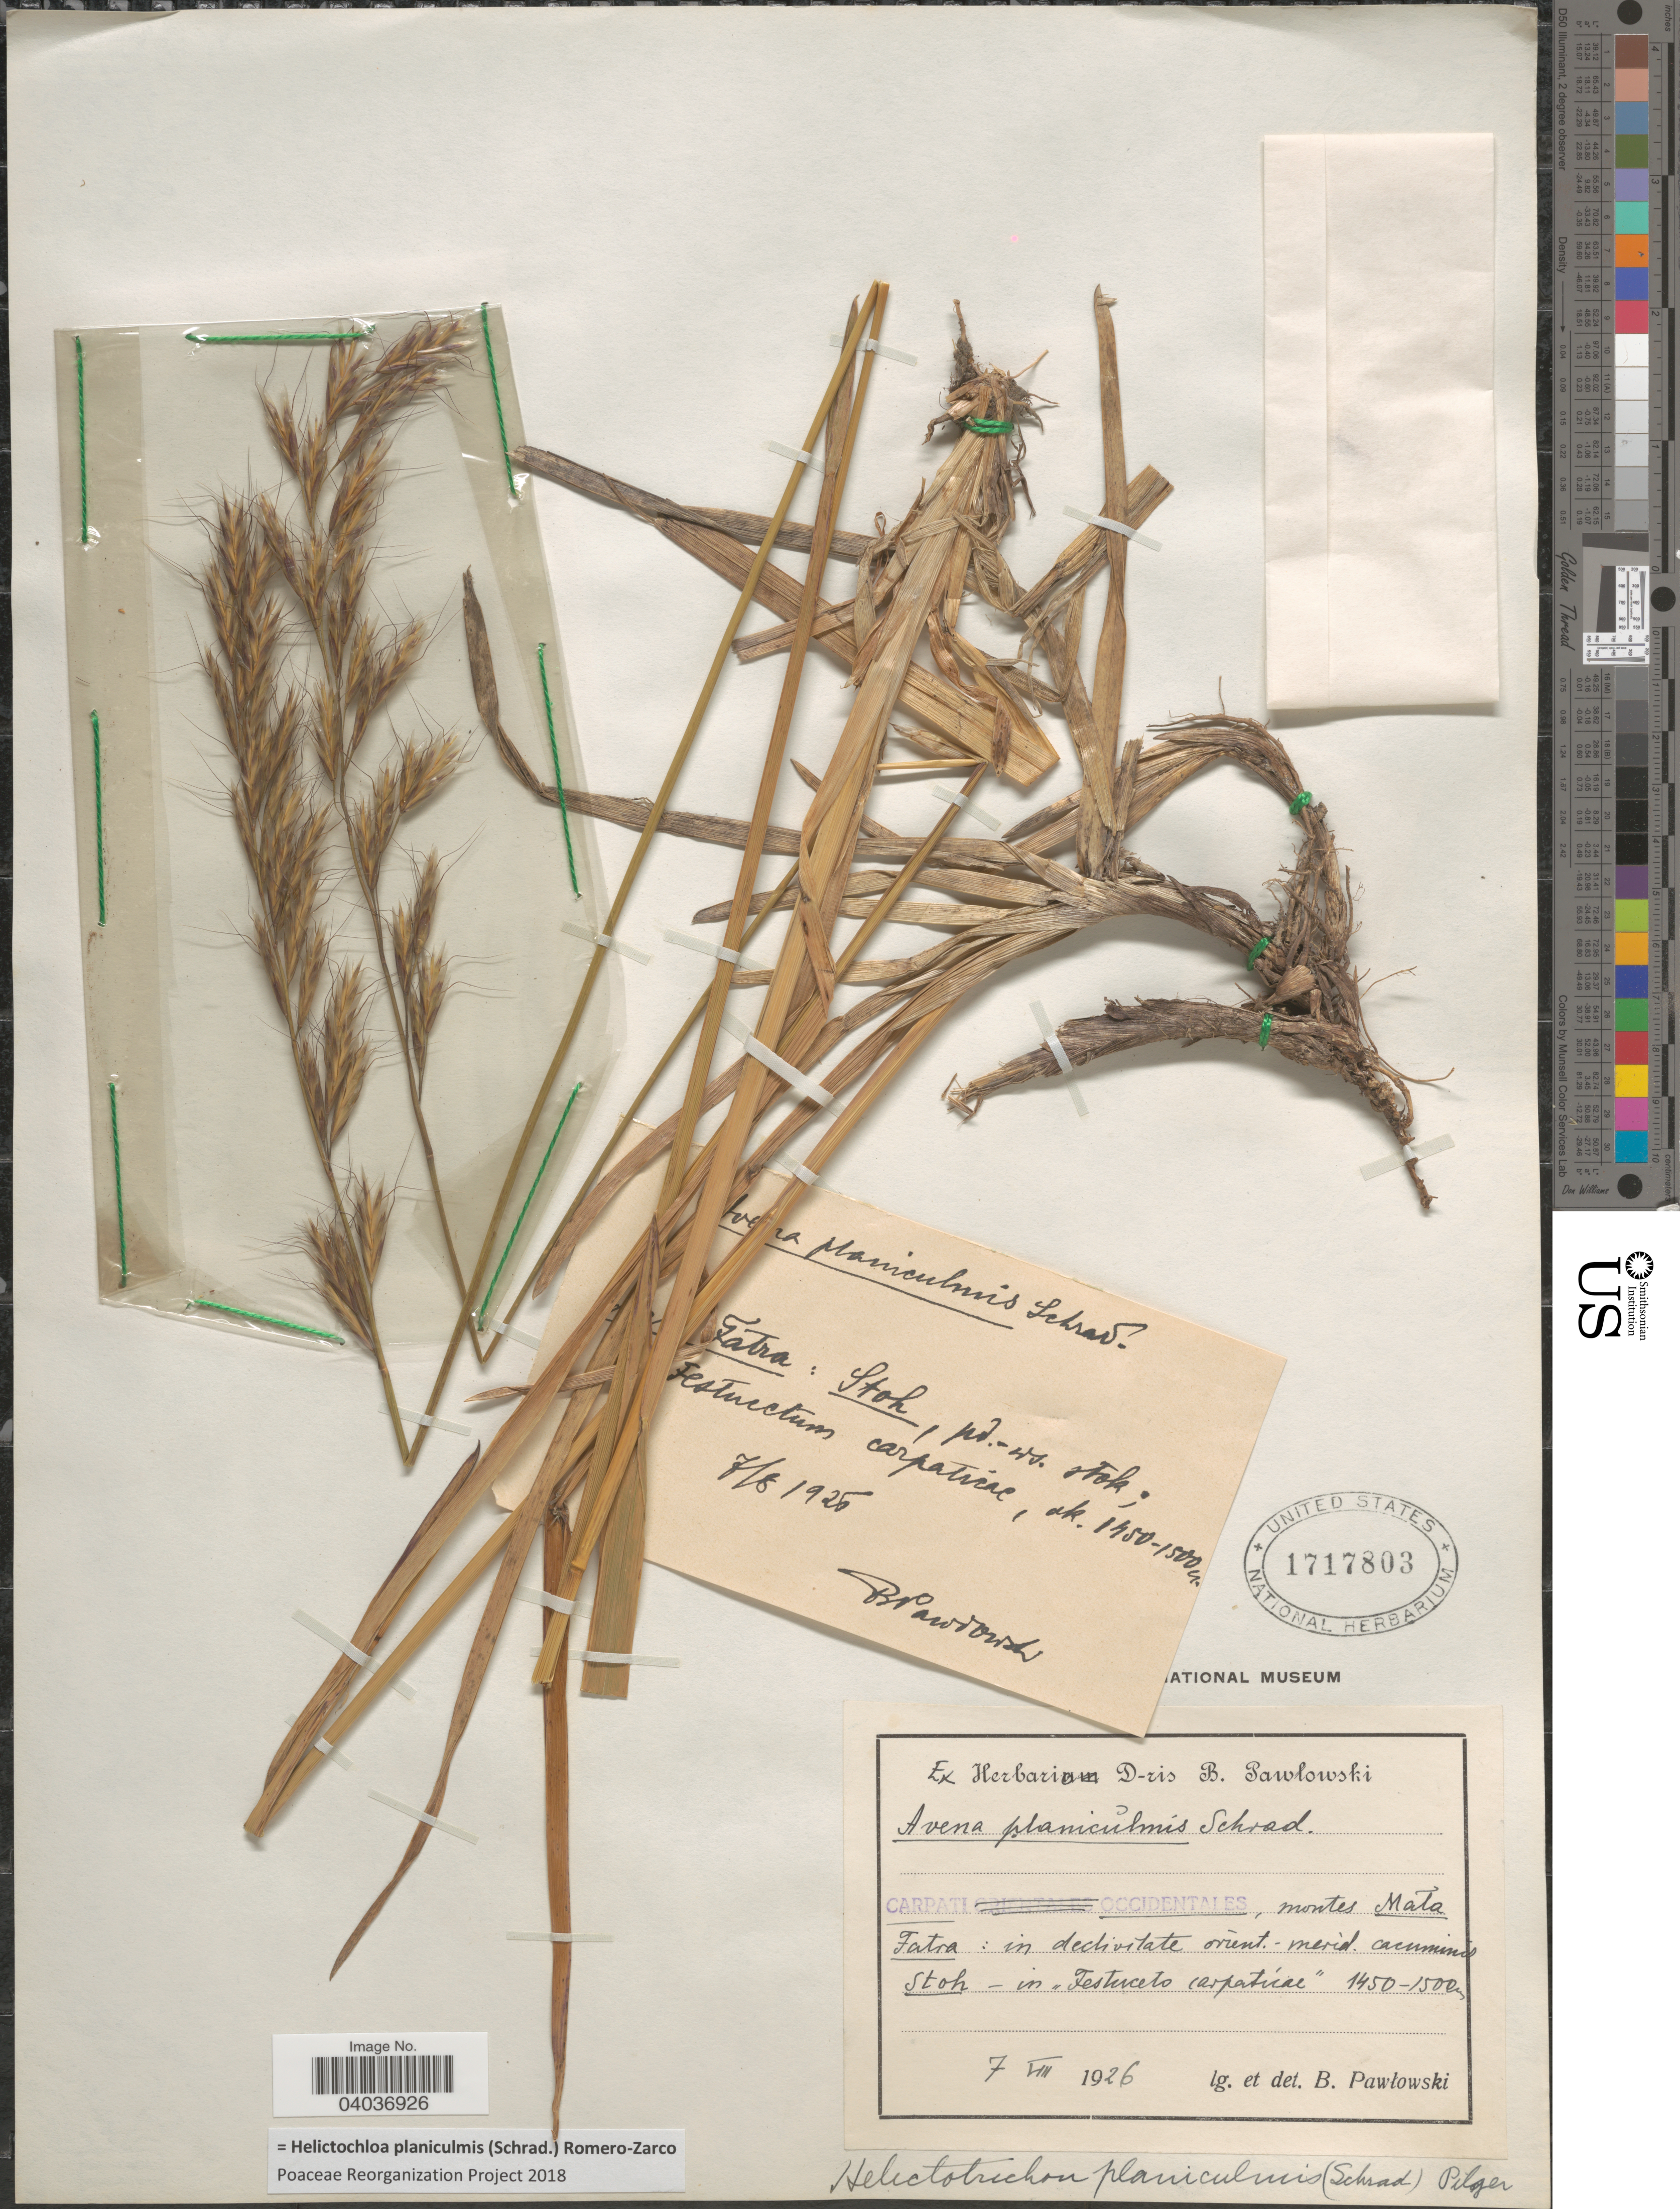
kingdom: Plantae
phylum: Tracheophyta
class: Liliopsida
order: Poales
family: Poaceae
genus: Helictochloa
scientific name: Helictochloa planiculmis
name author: (Schrad.) Romero Zarco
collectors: B. Pawlowski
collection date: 1926-08-07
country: Slovakia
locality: Carpati Occidentalis, montes Mata Fatra: in declivitate orient.-meird. cacuminis Stoh.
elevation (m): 1450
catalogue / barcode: US 1717803